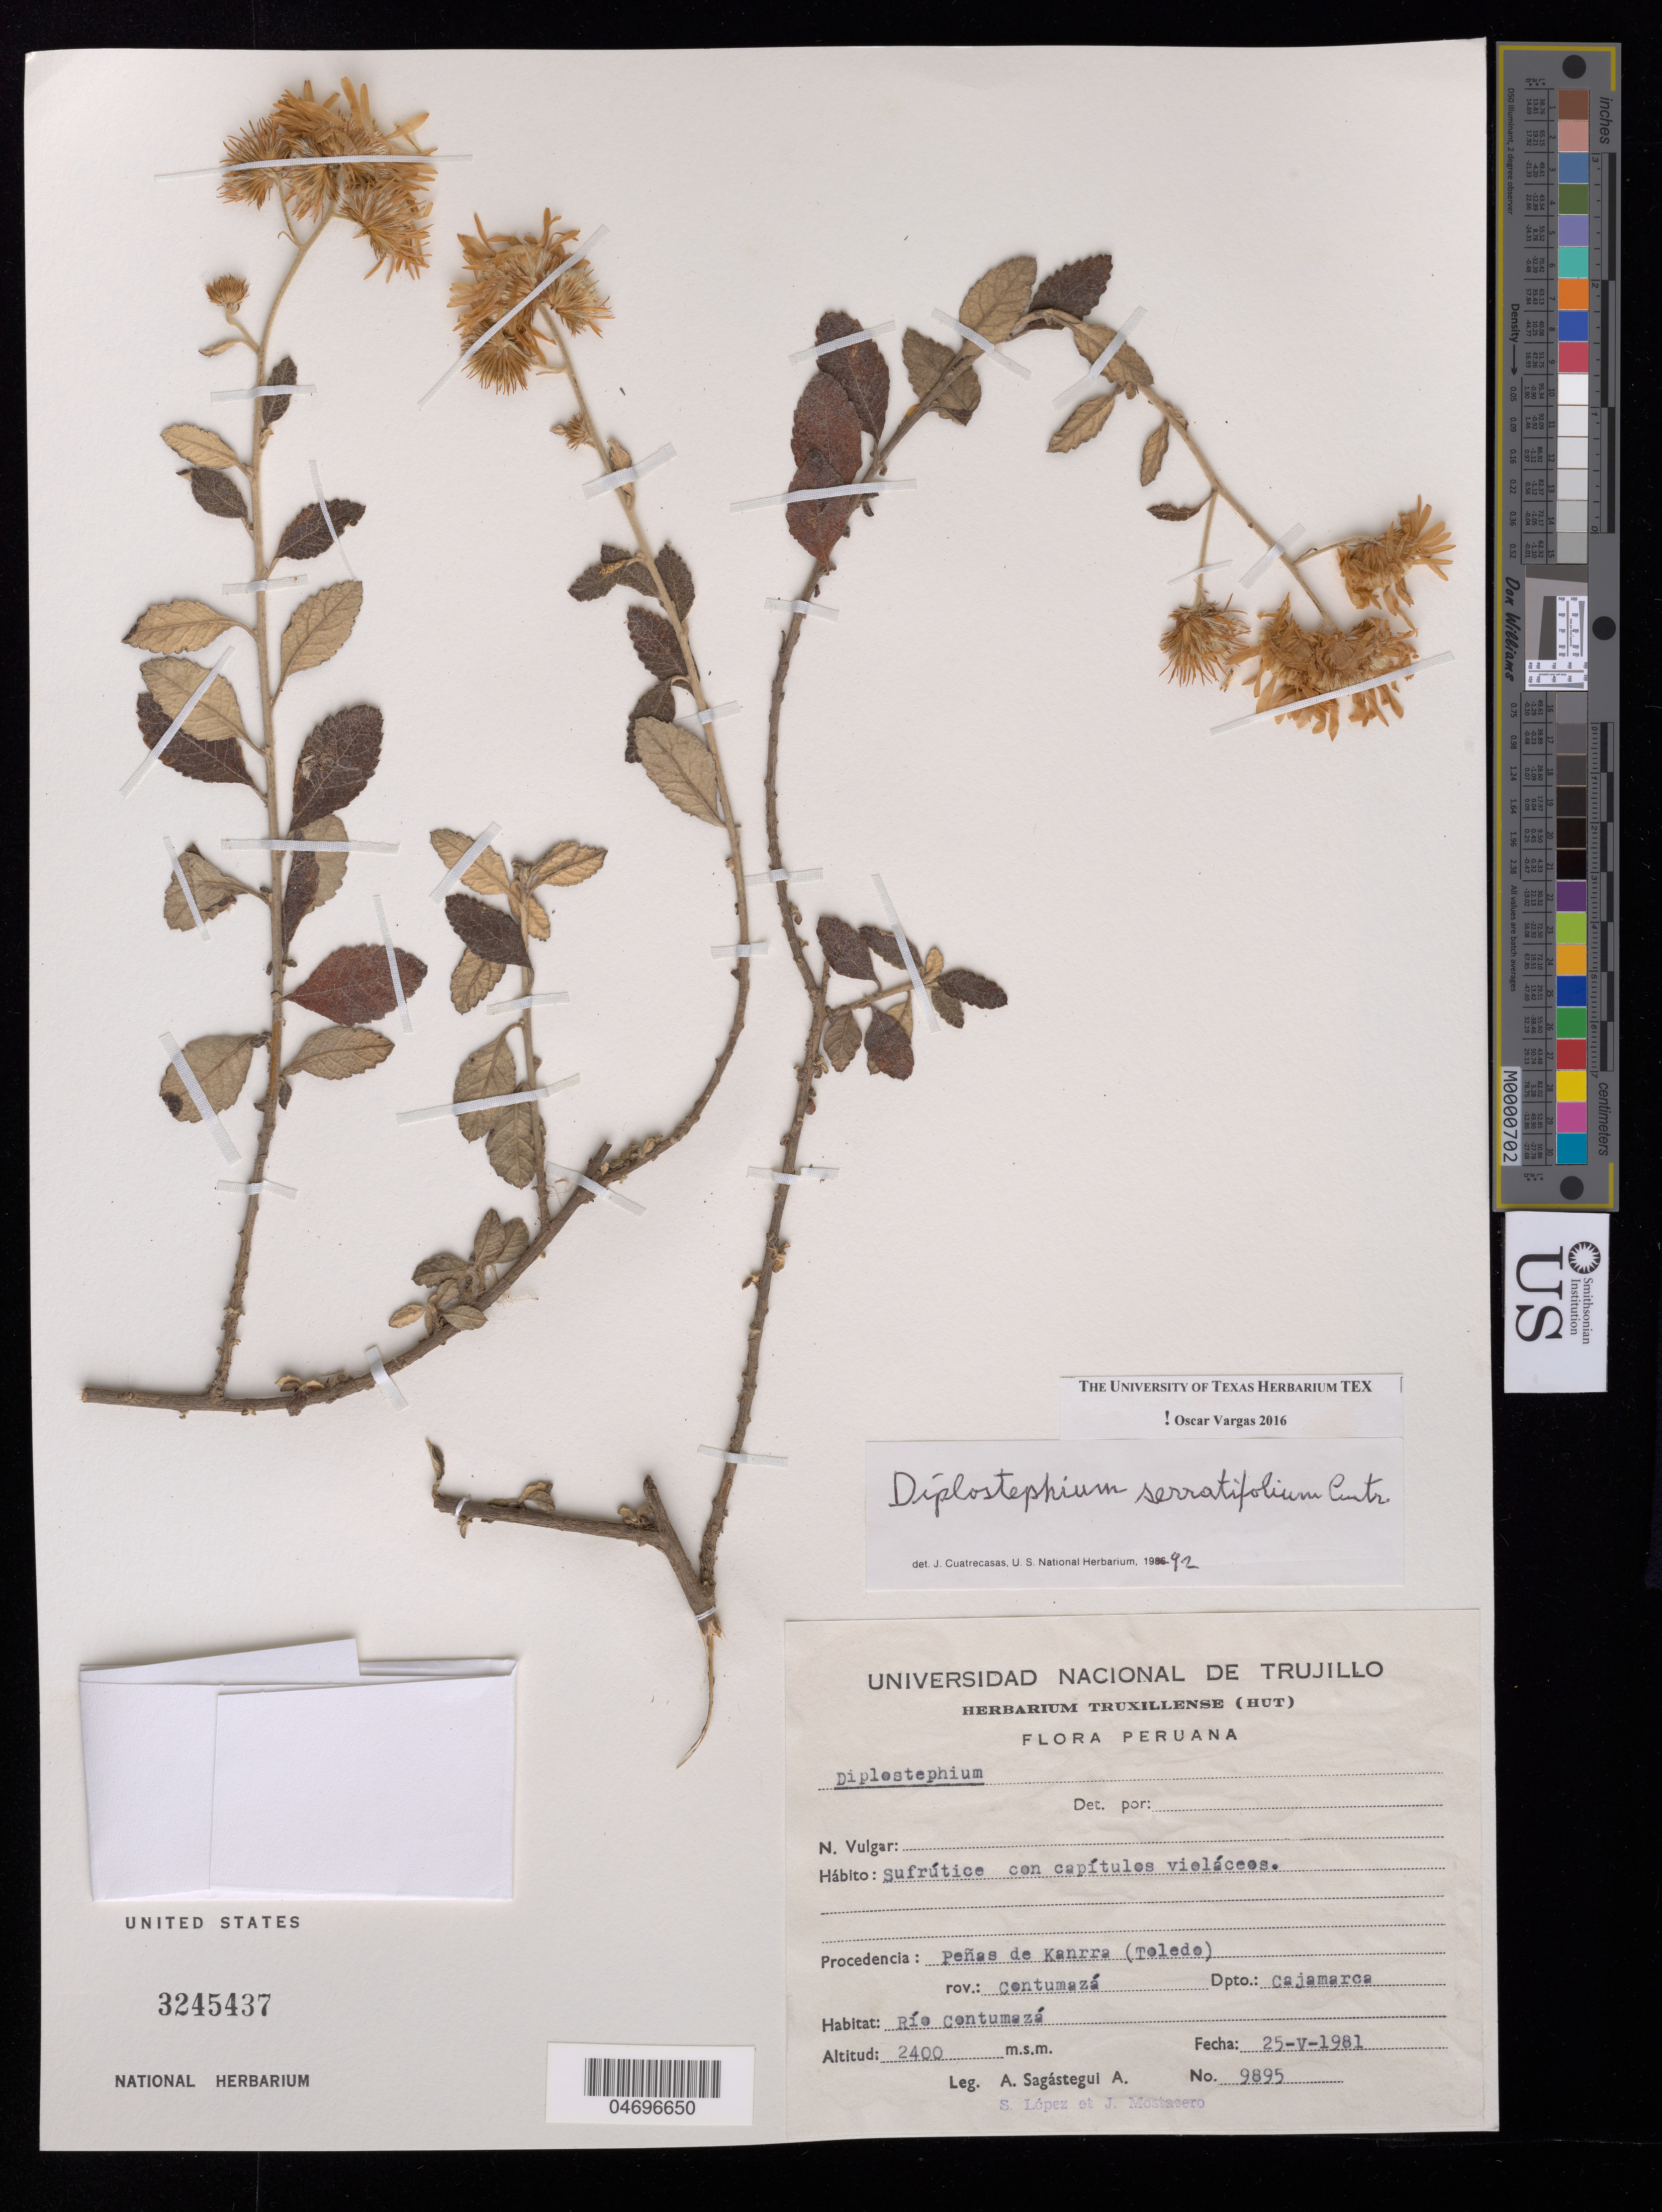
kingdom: Plantae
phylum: Tracheophyta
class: Magnoliopsida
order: Asterales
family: Asteraceae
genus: Diplostephium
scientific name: Diplostephium serratifolium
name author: Cuatrec.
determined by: Vargas, Oscar M.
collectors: A. Sagástegui A., S. Lopez M. & J. Mostacero L.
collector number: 9895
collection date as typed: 25 May 1981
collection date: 1981-05-25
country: Peru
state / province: Cajamarca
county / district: Contumazá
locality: Peñas de Canrra (Toledo); Río Contumaza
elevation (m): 2400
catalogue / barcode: US 3245437